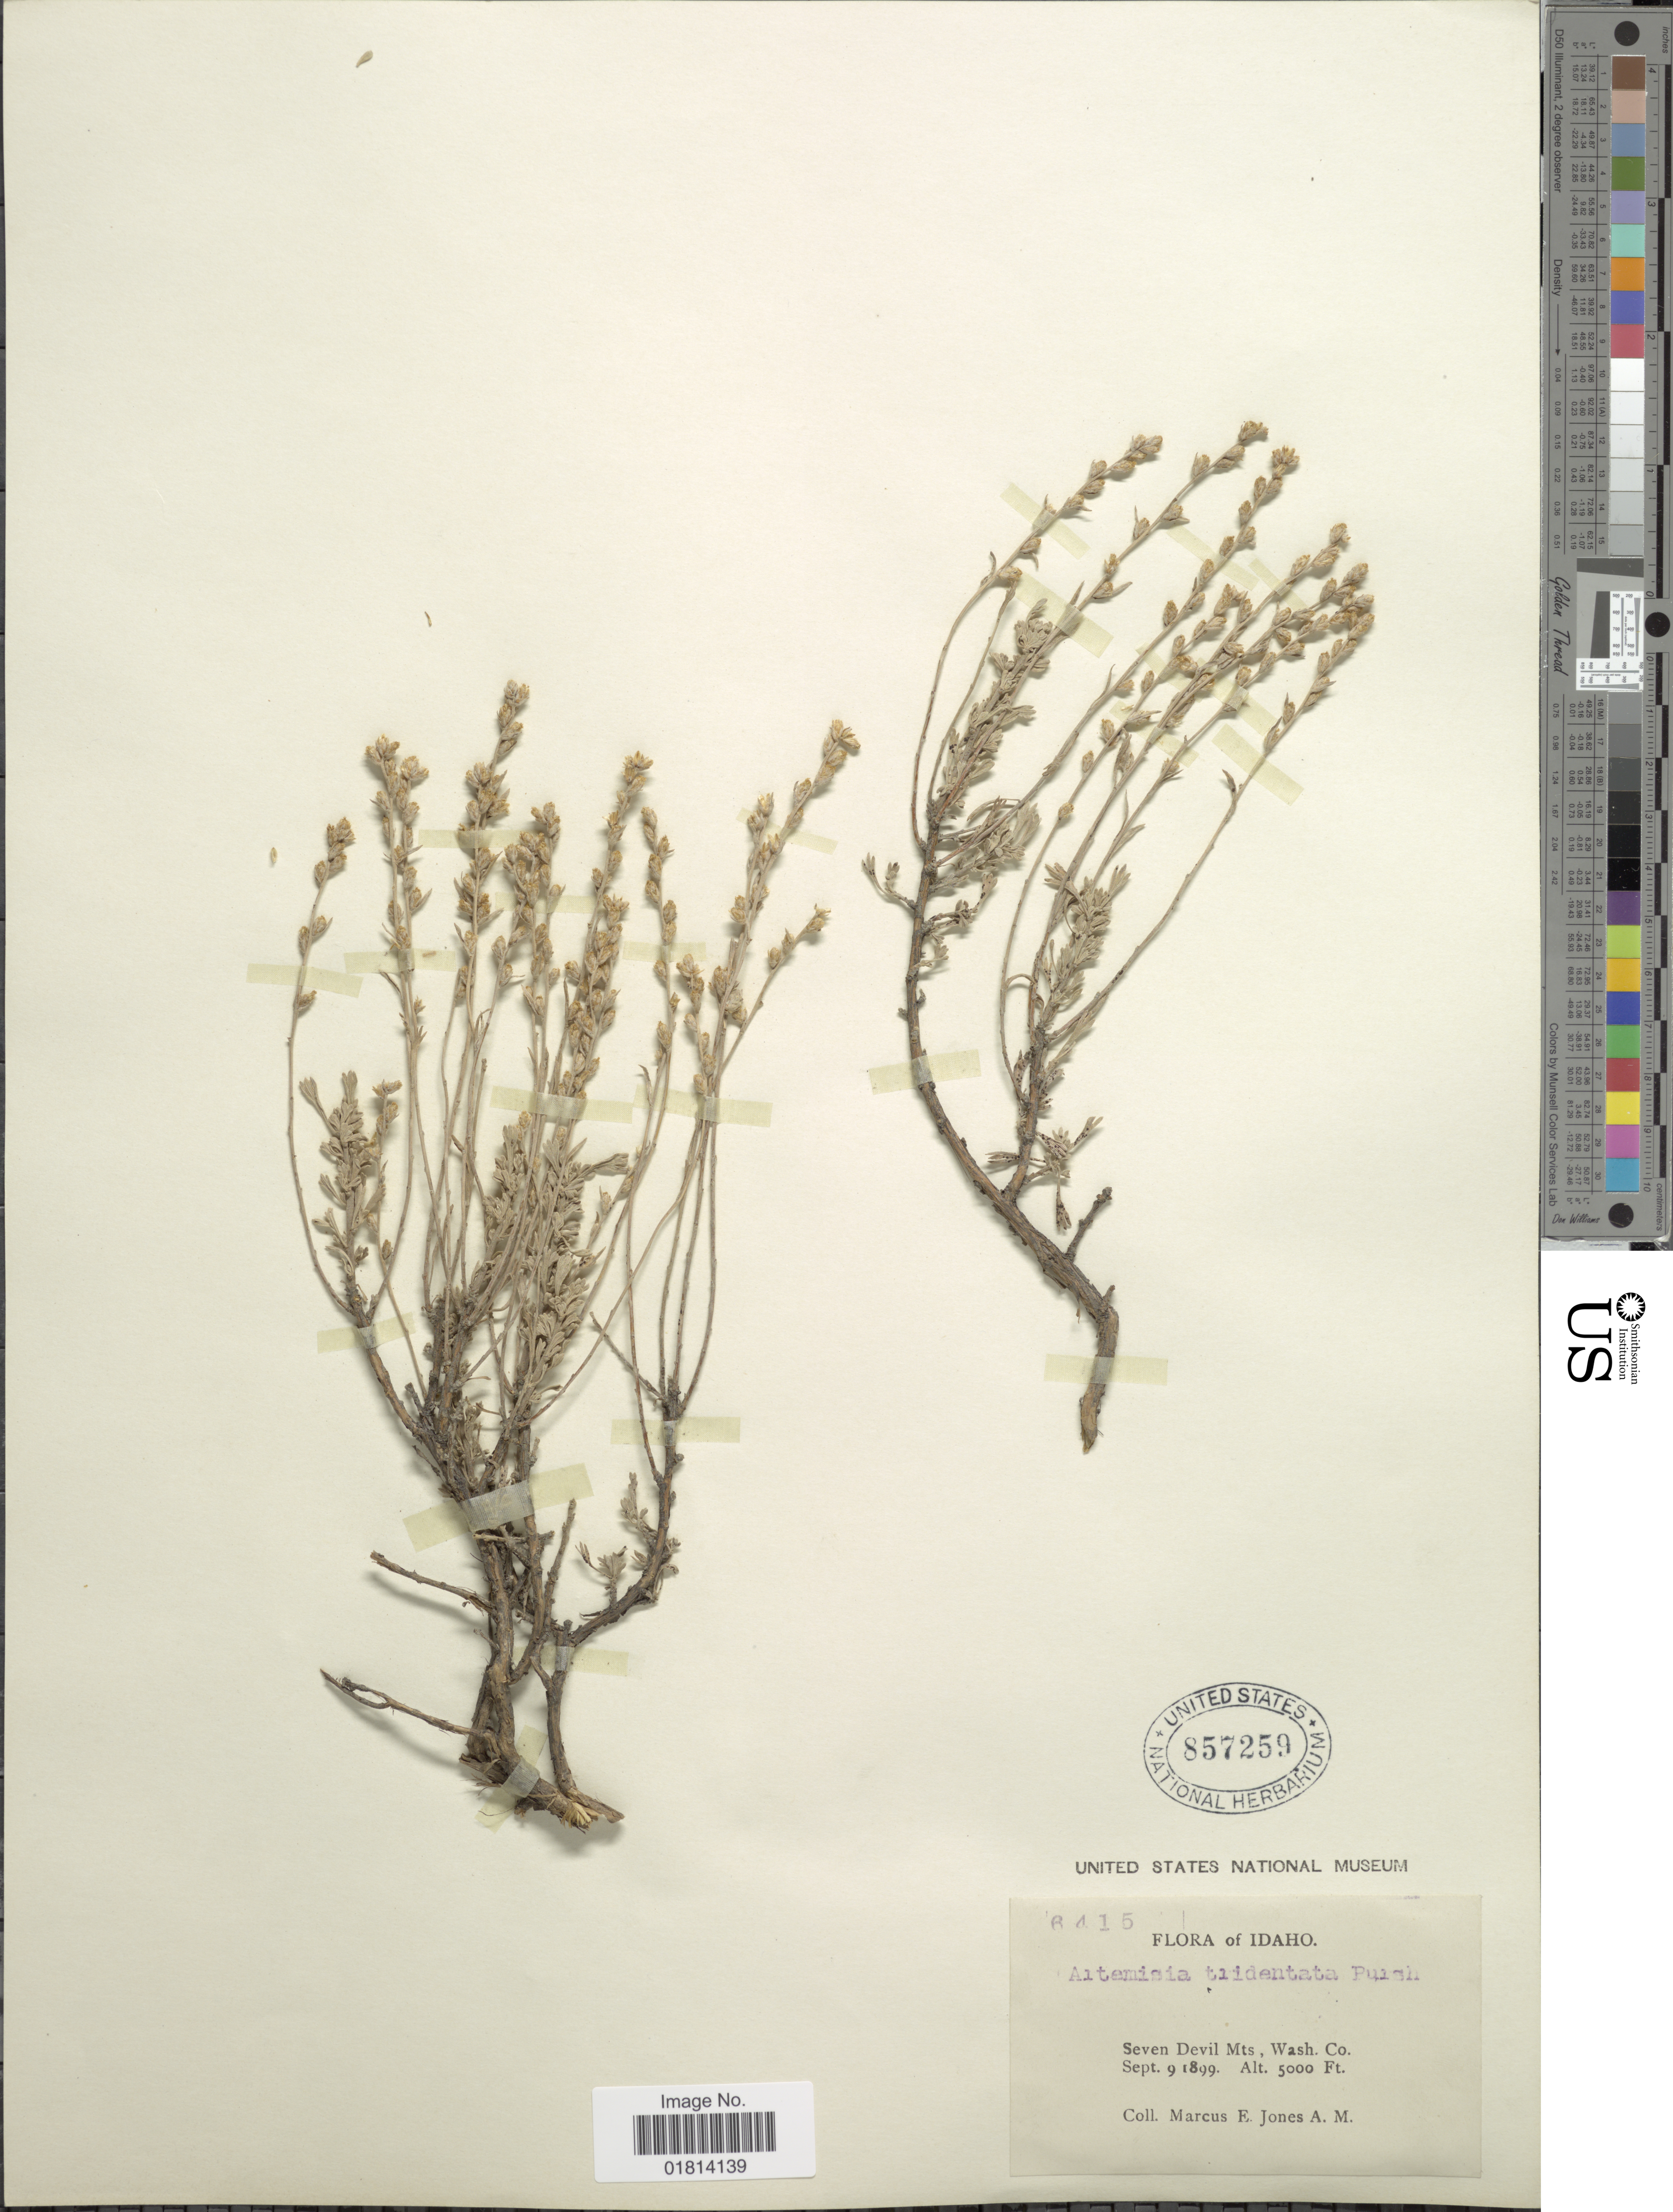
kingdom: Plantae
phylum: Tracheophyta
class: Magnoliopsida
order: Asterales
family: Asteraceae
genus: Artemisia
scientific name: Artemisia arbuscula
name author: Nutt.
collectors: M. E. Jones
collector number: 6415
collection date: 1899-09-09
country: United States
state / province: Idaho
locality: Seven Devil Mts, Wash. Co.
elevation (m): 1524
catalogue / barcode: US 857259